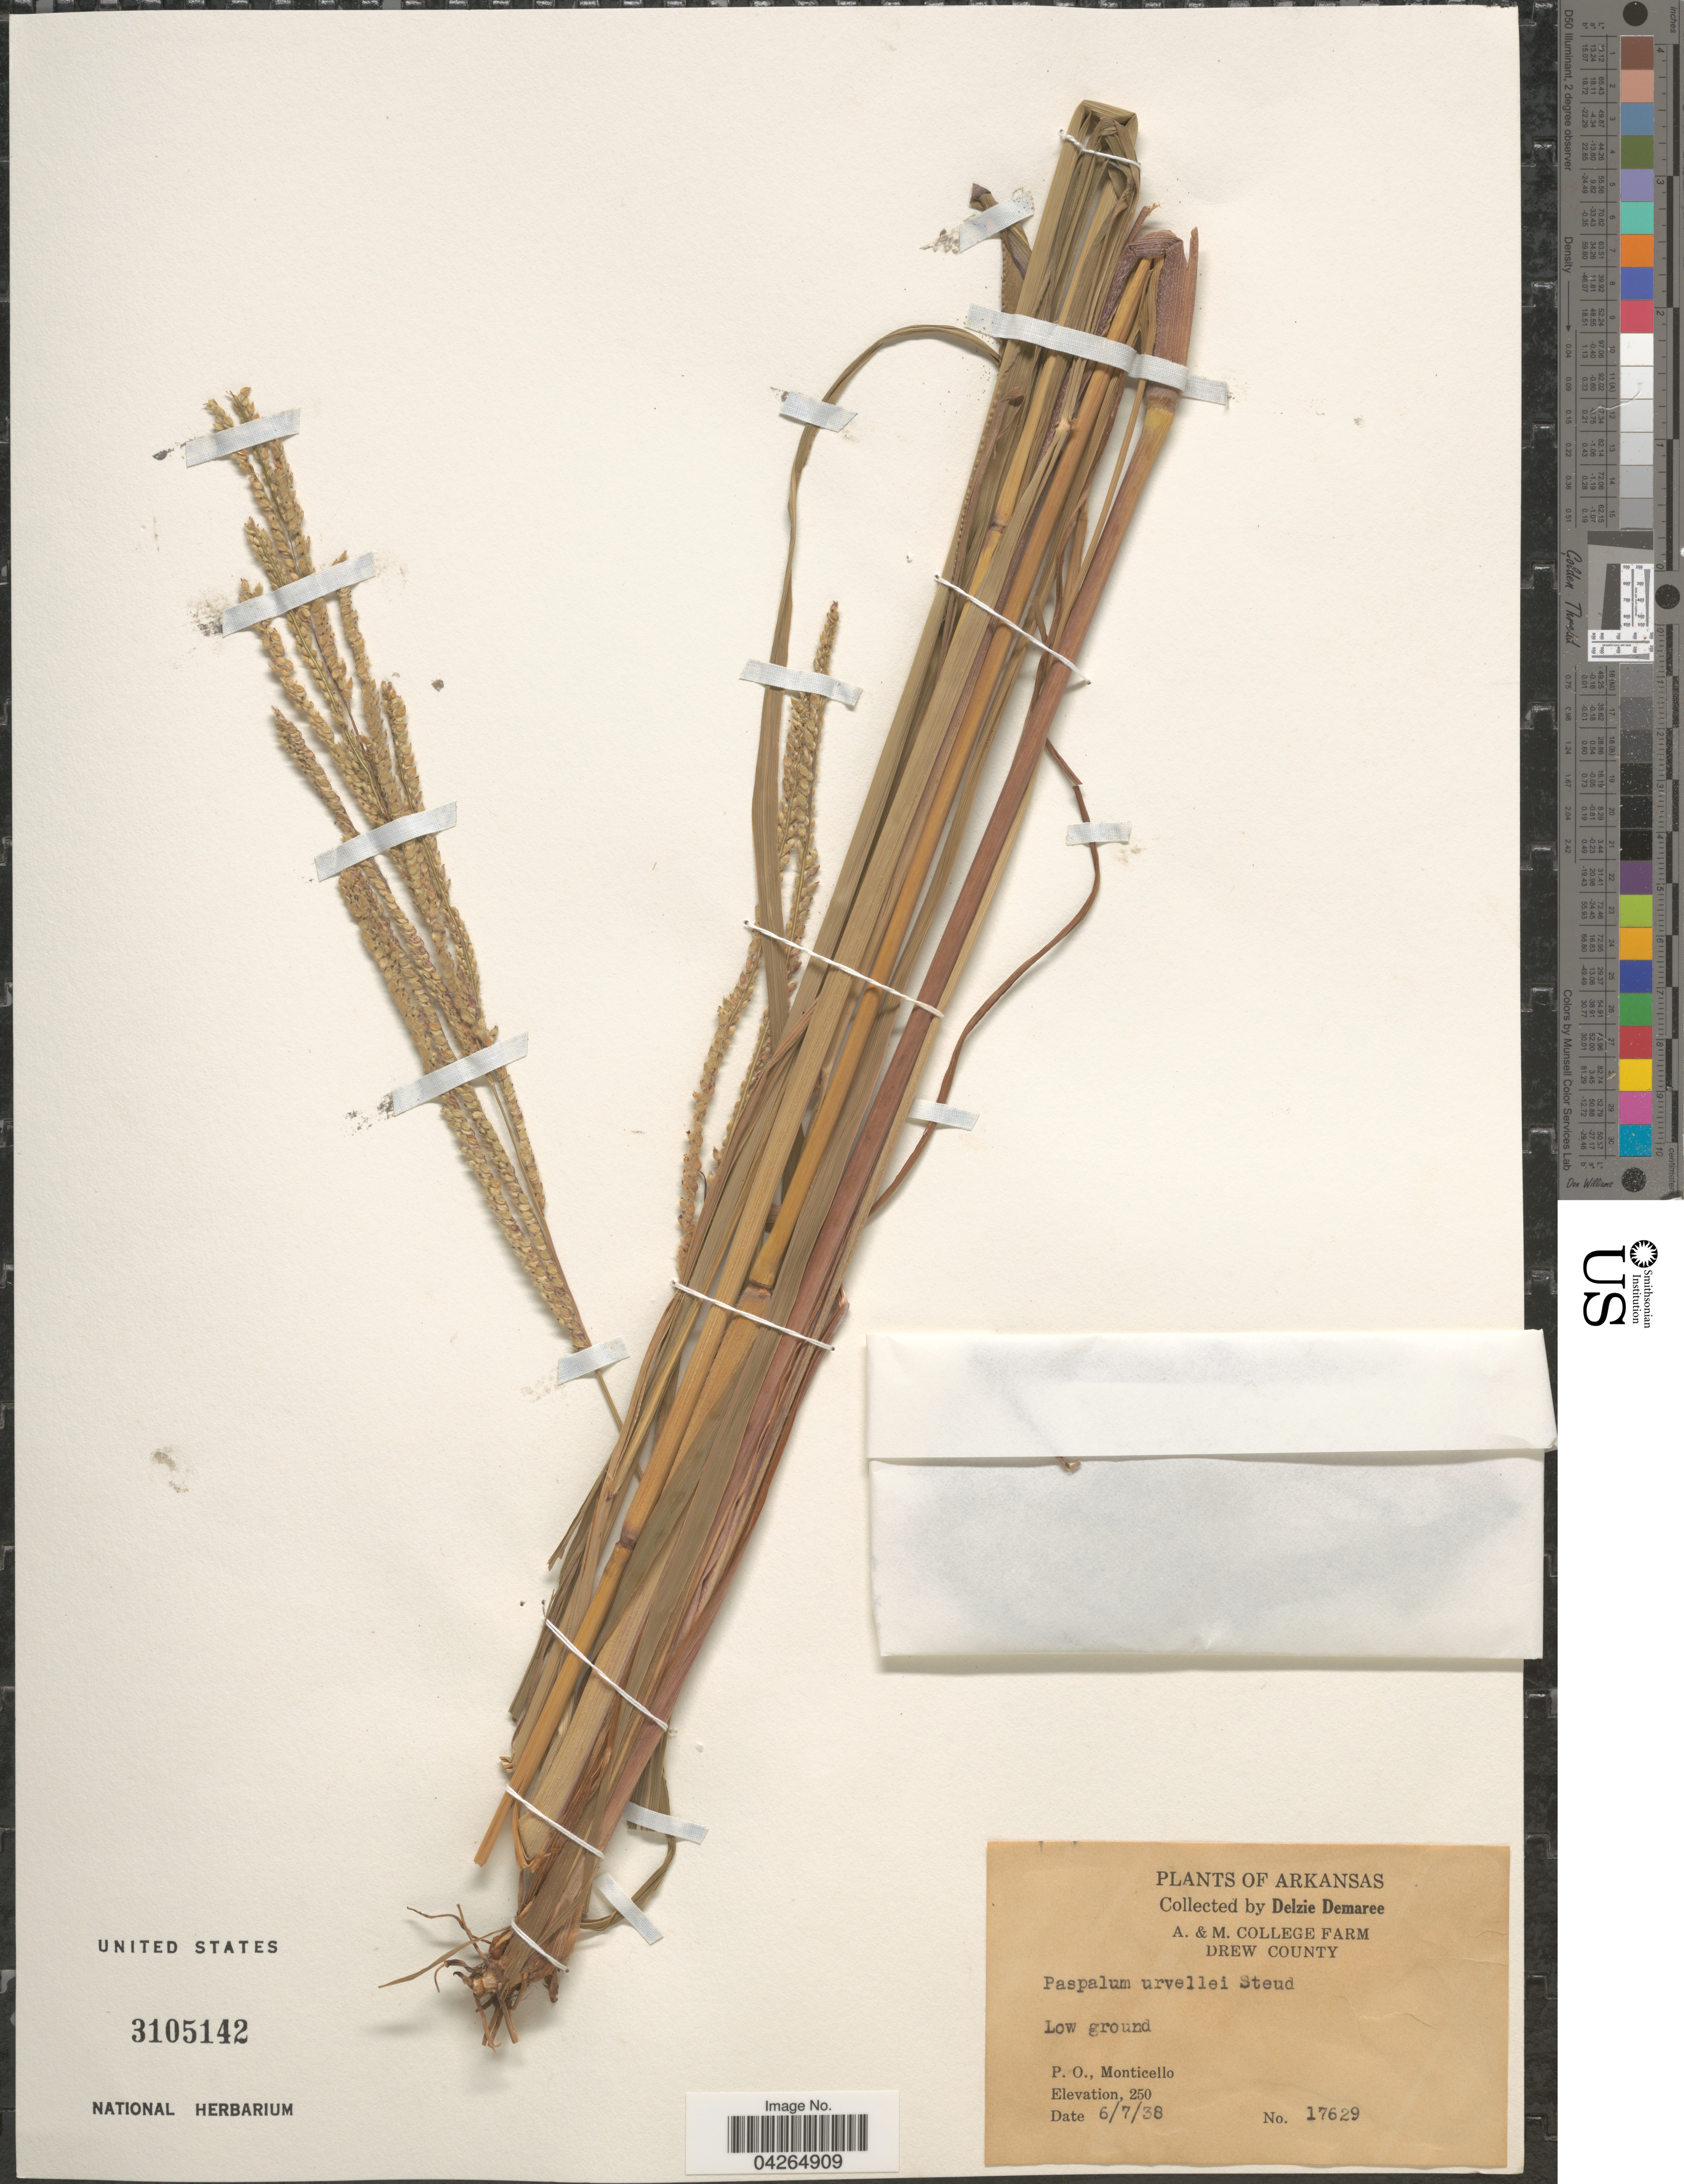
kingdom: Plantae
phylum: Tracheophyta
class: Liliopsida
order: Poales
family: Poaceae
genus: Paspalum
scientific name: Paspalum urvillei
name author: Steud.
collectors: D. Demaree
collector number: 17629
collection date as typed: Transcribed d/m/y: 7/6/38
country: United States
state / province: Arkansas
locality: Drew County. [unsure placement] P.O., Monticello.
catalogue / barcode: US 3105142